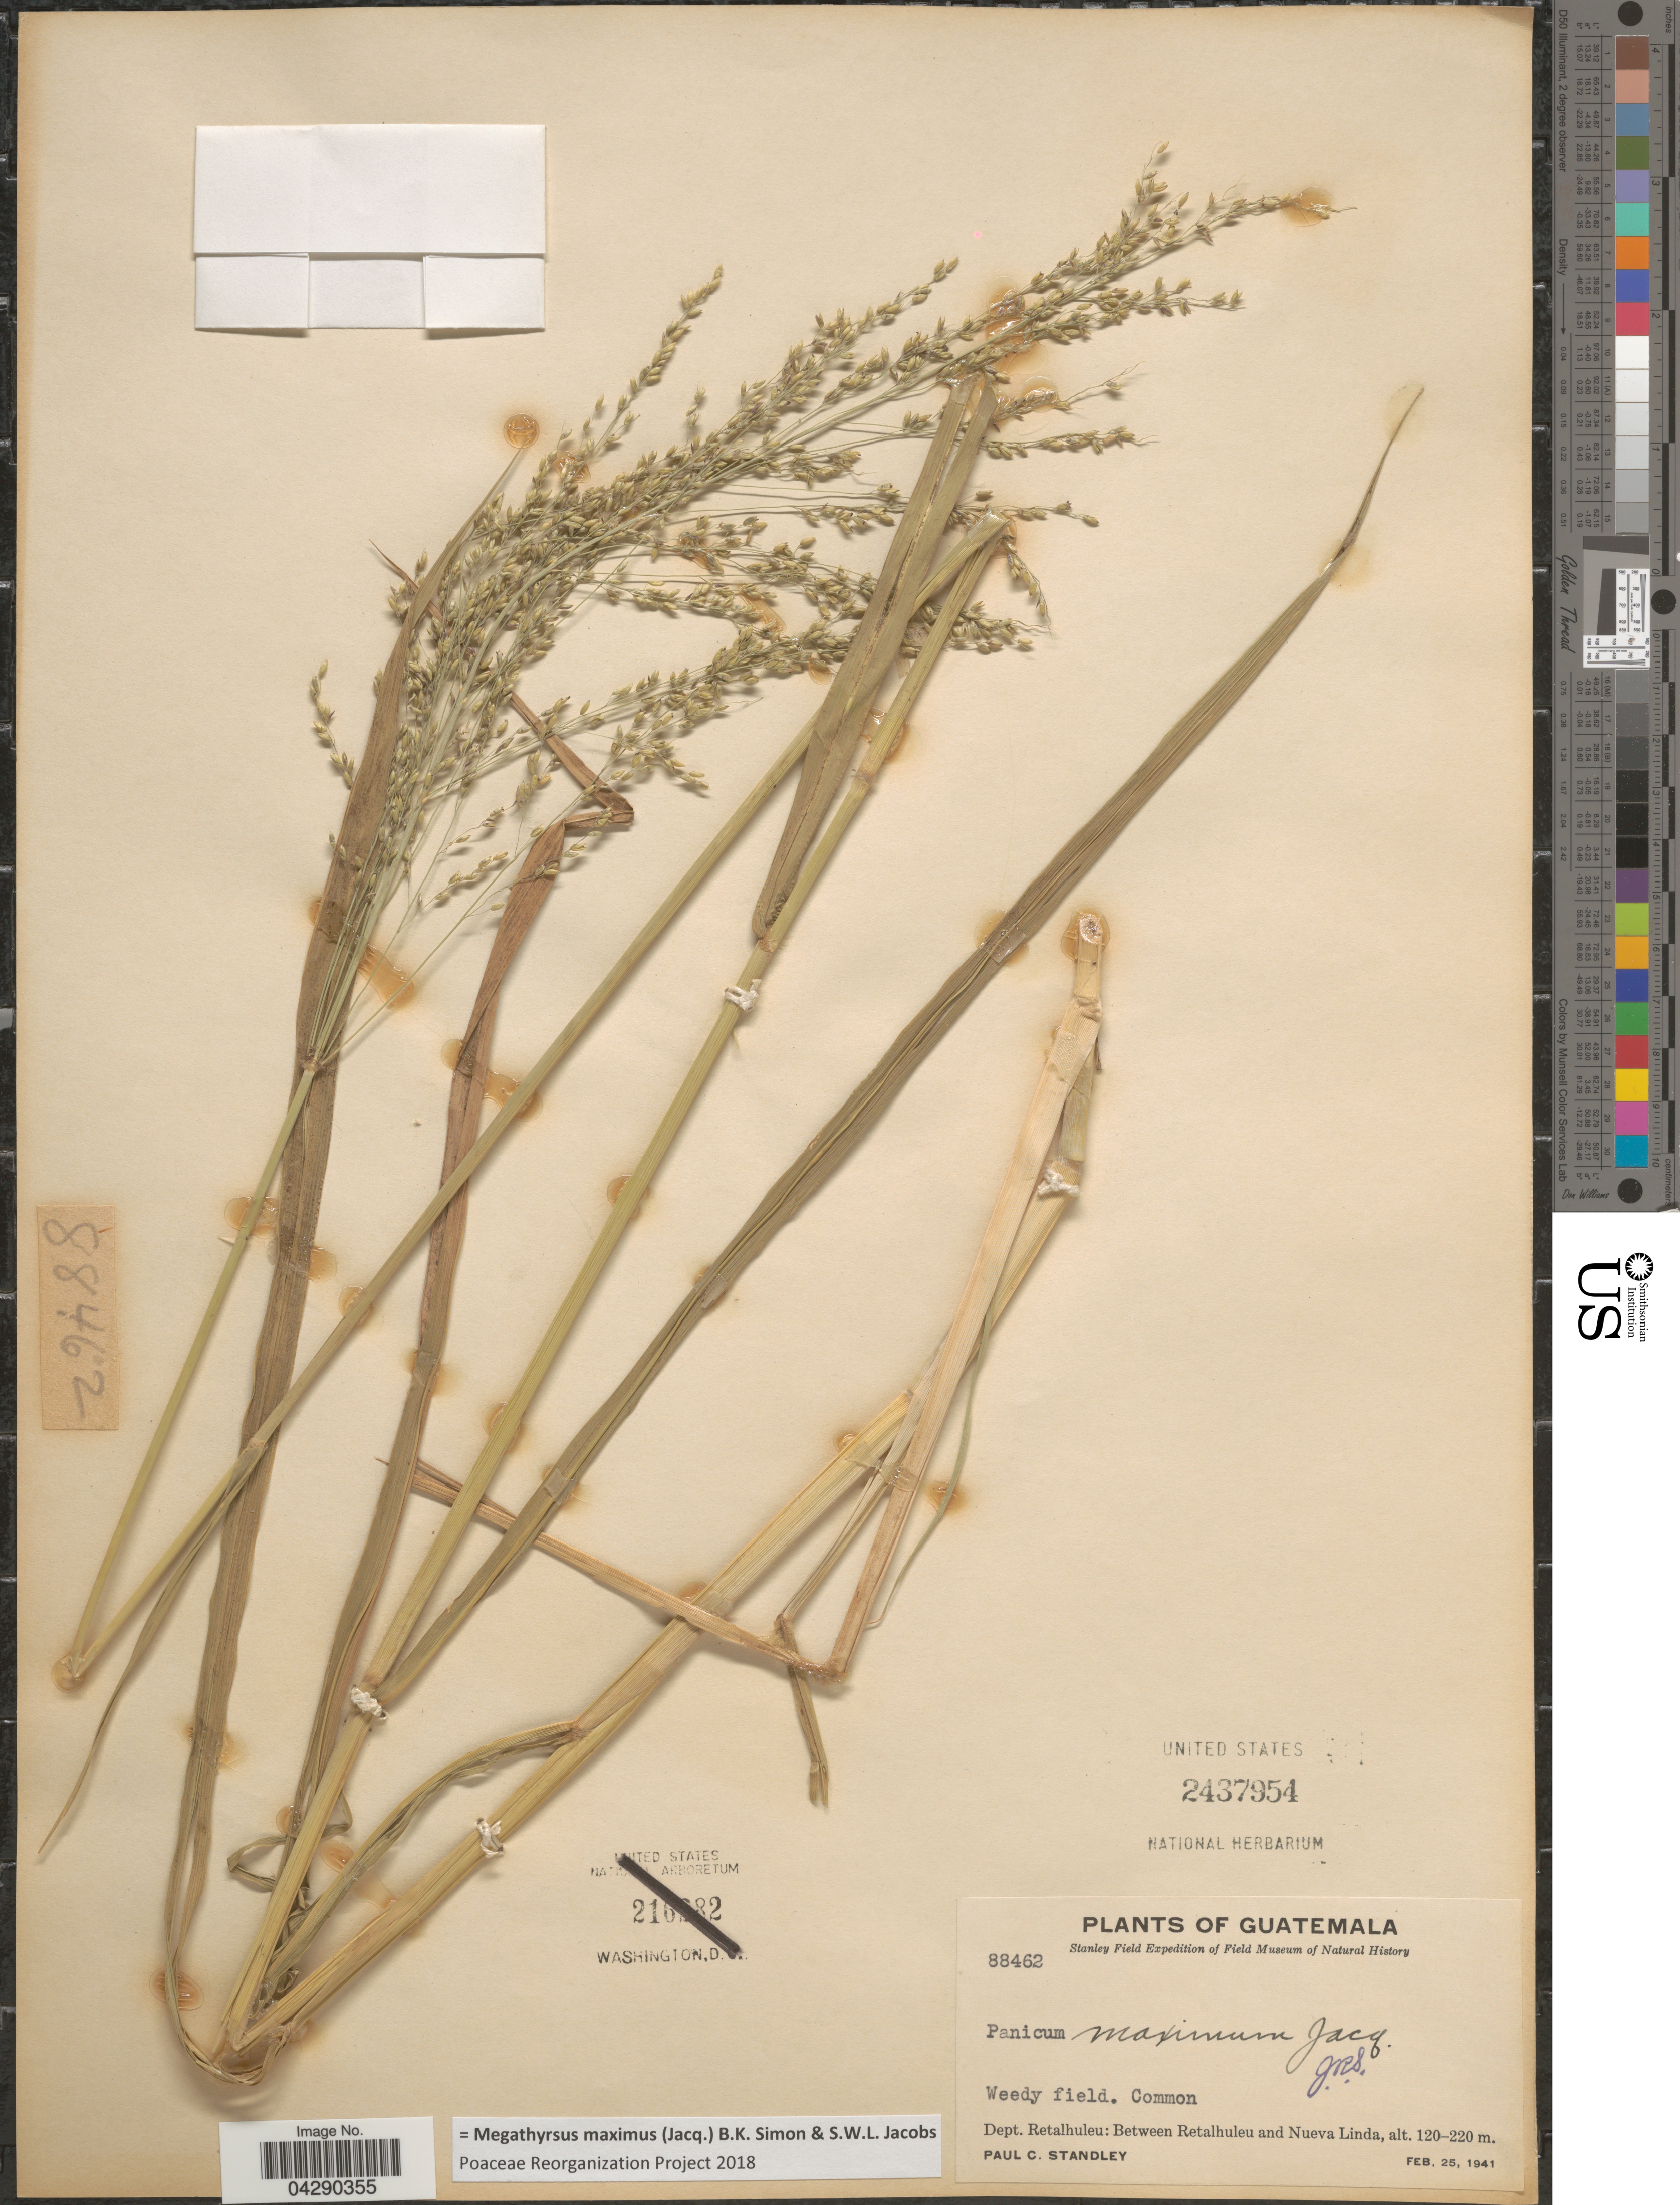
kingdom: Plantae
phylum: Tracheophyta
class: Liliopsida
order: Poales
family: Poaceae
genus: Megathyrsus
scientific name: Megathyrsus maximus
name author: (Jacq.) B.K. Simon & S.W.L. Jacobs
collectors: P. C. Standley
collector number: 88462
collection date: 1941-12-25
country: Guatemala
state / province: Retalhuleu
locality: Stanley Field Expedition. Dept. Retalhuleu: Between Retalhuleu and Nueva Linda.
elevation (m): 120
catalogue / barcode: US 2437954